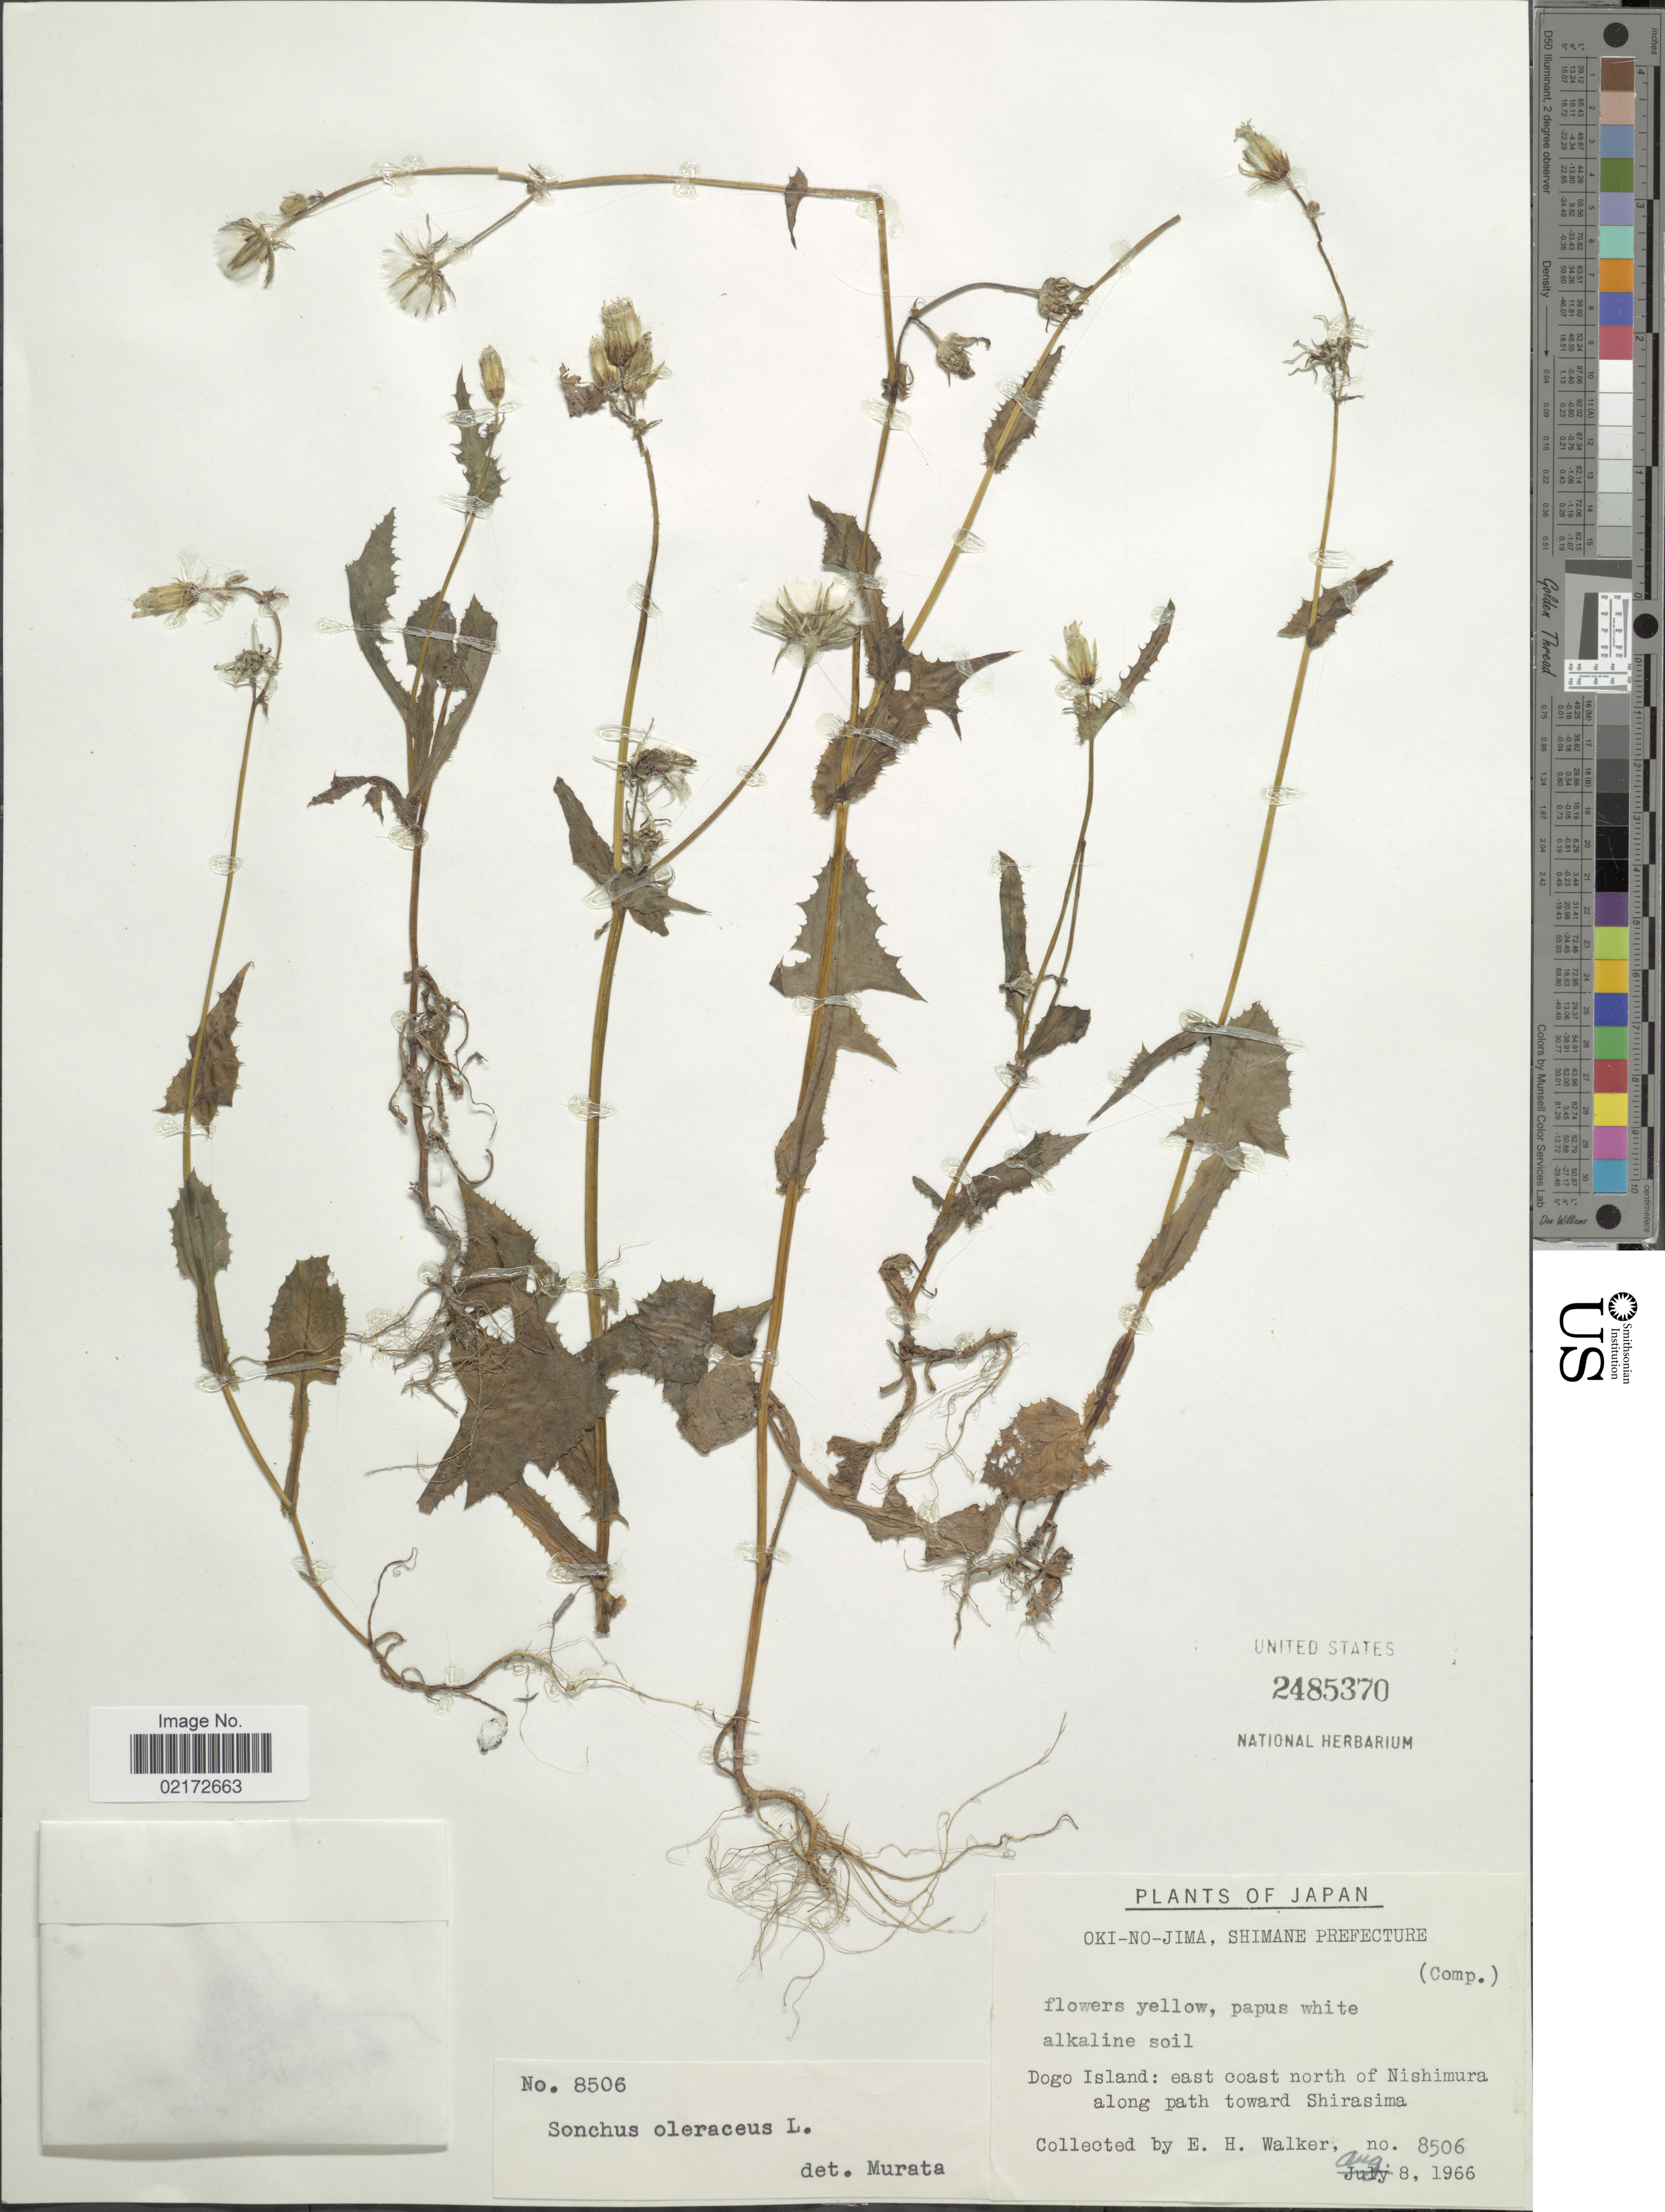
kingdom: Plantae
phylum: Tracheophyta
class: Magnoliopsida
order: Asterales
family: Asteraceae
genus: Sonchus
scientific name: Sonchus oleraceus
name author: L.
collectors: E. H. Walker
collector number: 8506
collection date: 1966-08-08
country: Japan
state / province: Simane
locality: Oki-No-Jima, Shimane Prefecture. Dogo Island: east coast north of Nishimura along path toward Shirasima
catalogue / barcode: US 2485370